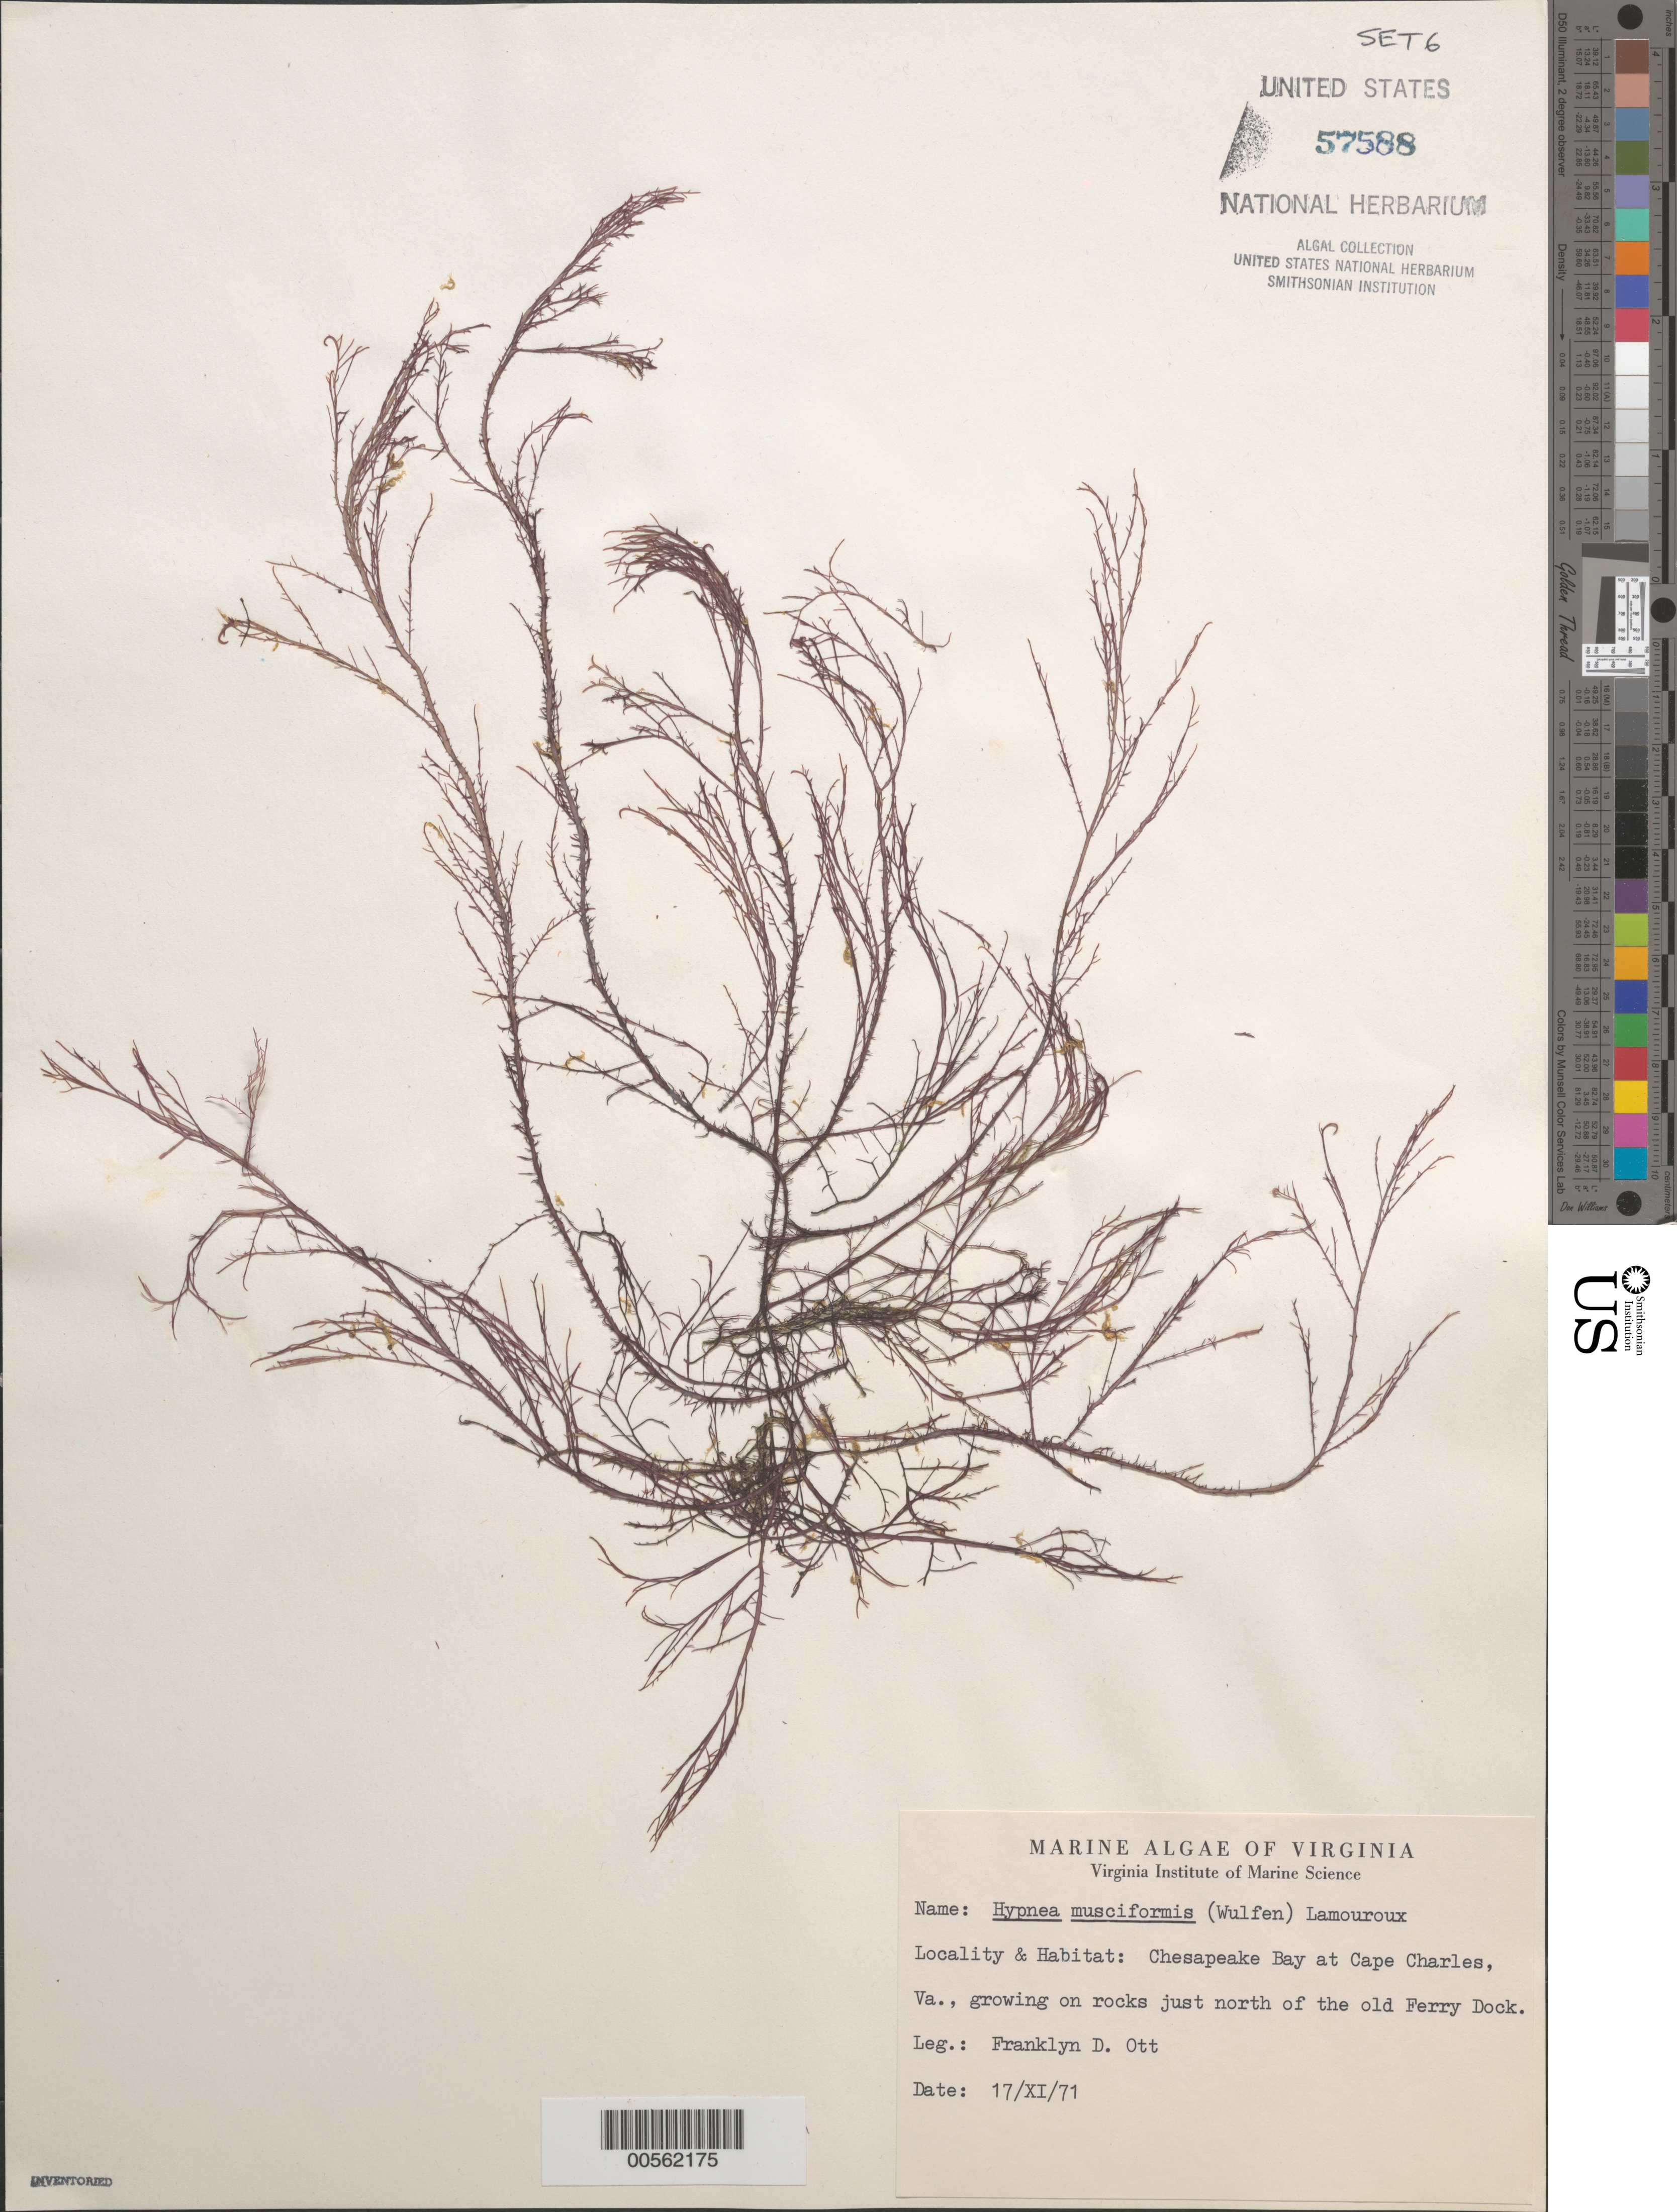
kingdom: Plantae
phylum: Rhodophyta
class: Florideophyceae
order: Gigartinales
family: Cystocloniaceae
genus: Hypnea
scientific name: Hypnea musciformis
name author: (Wulfen) J.V.Lamouroux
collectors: F. Ott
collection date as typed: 17 Nov 1971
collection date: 1971-11-17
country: United States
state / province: Virginia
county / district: Northampton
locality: Cape Charles, Chesapeake Bay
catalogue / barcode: US 57588